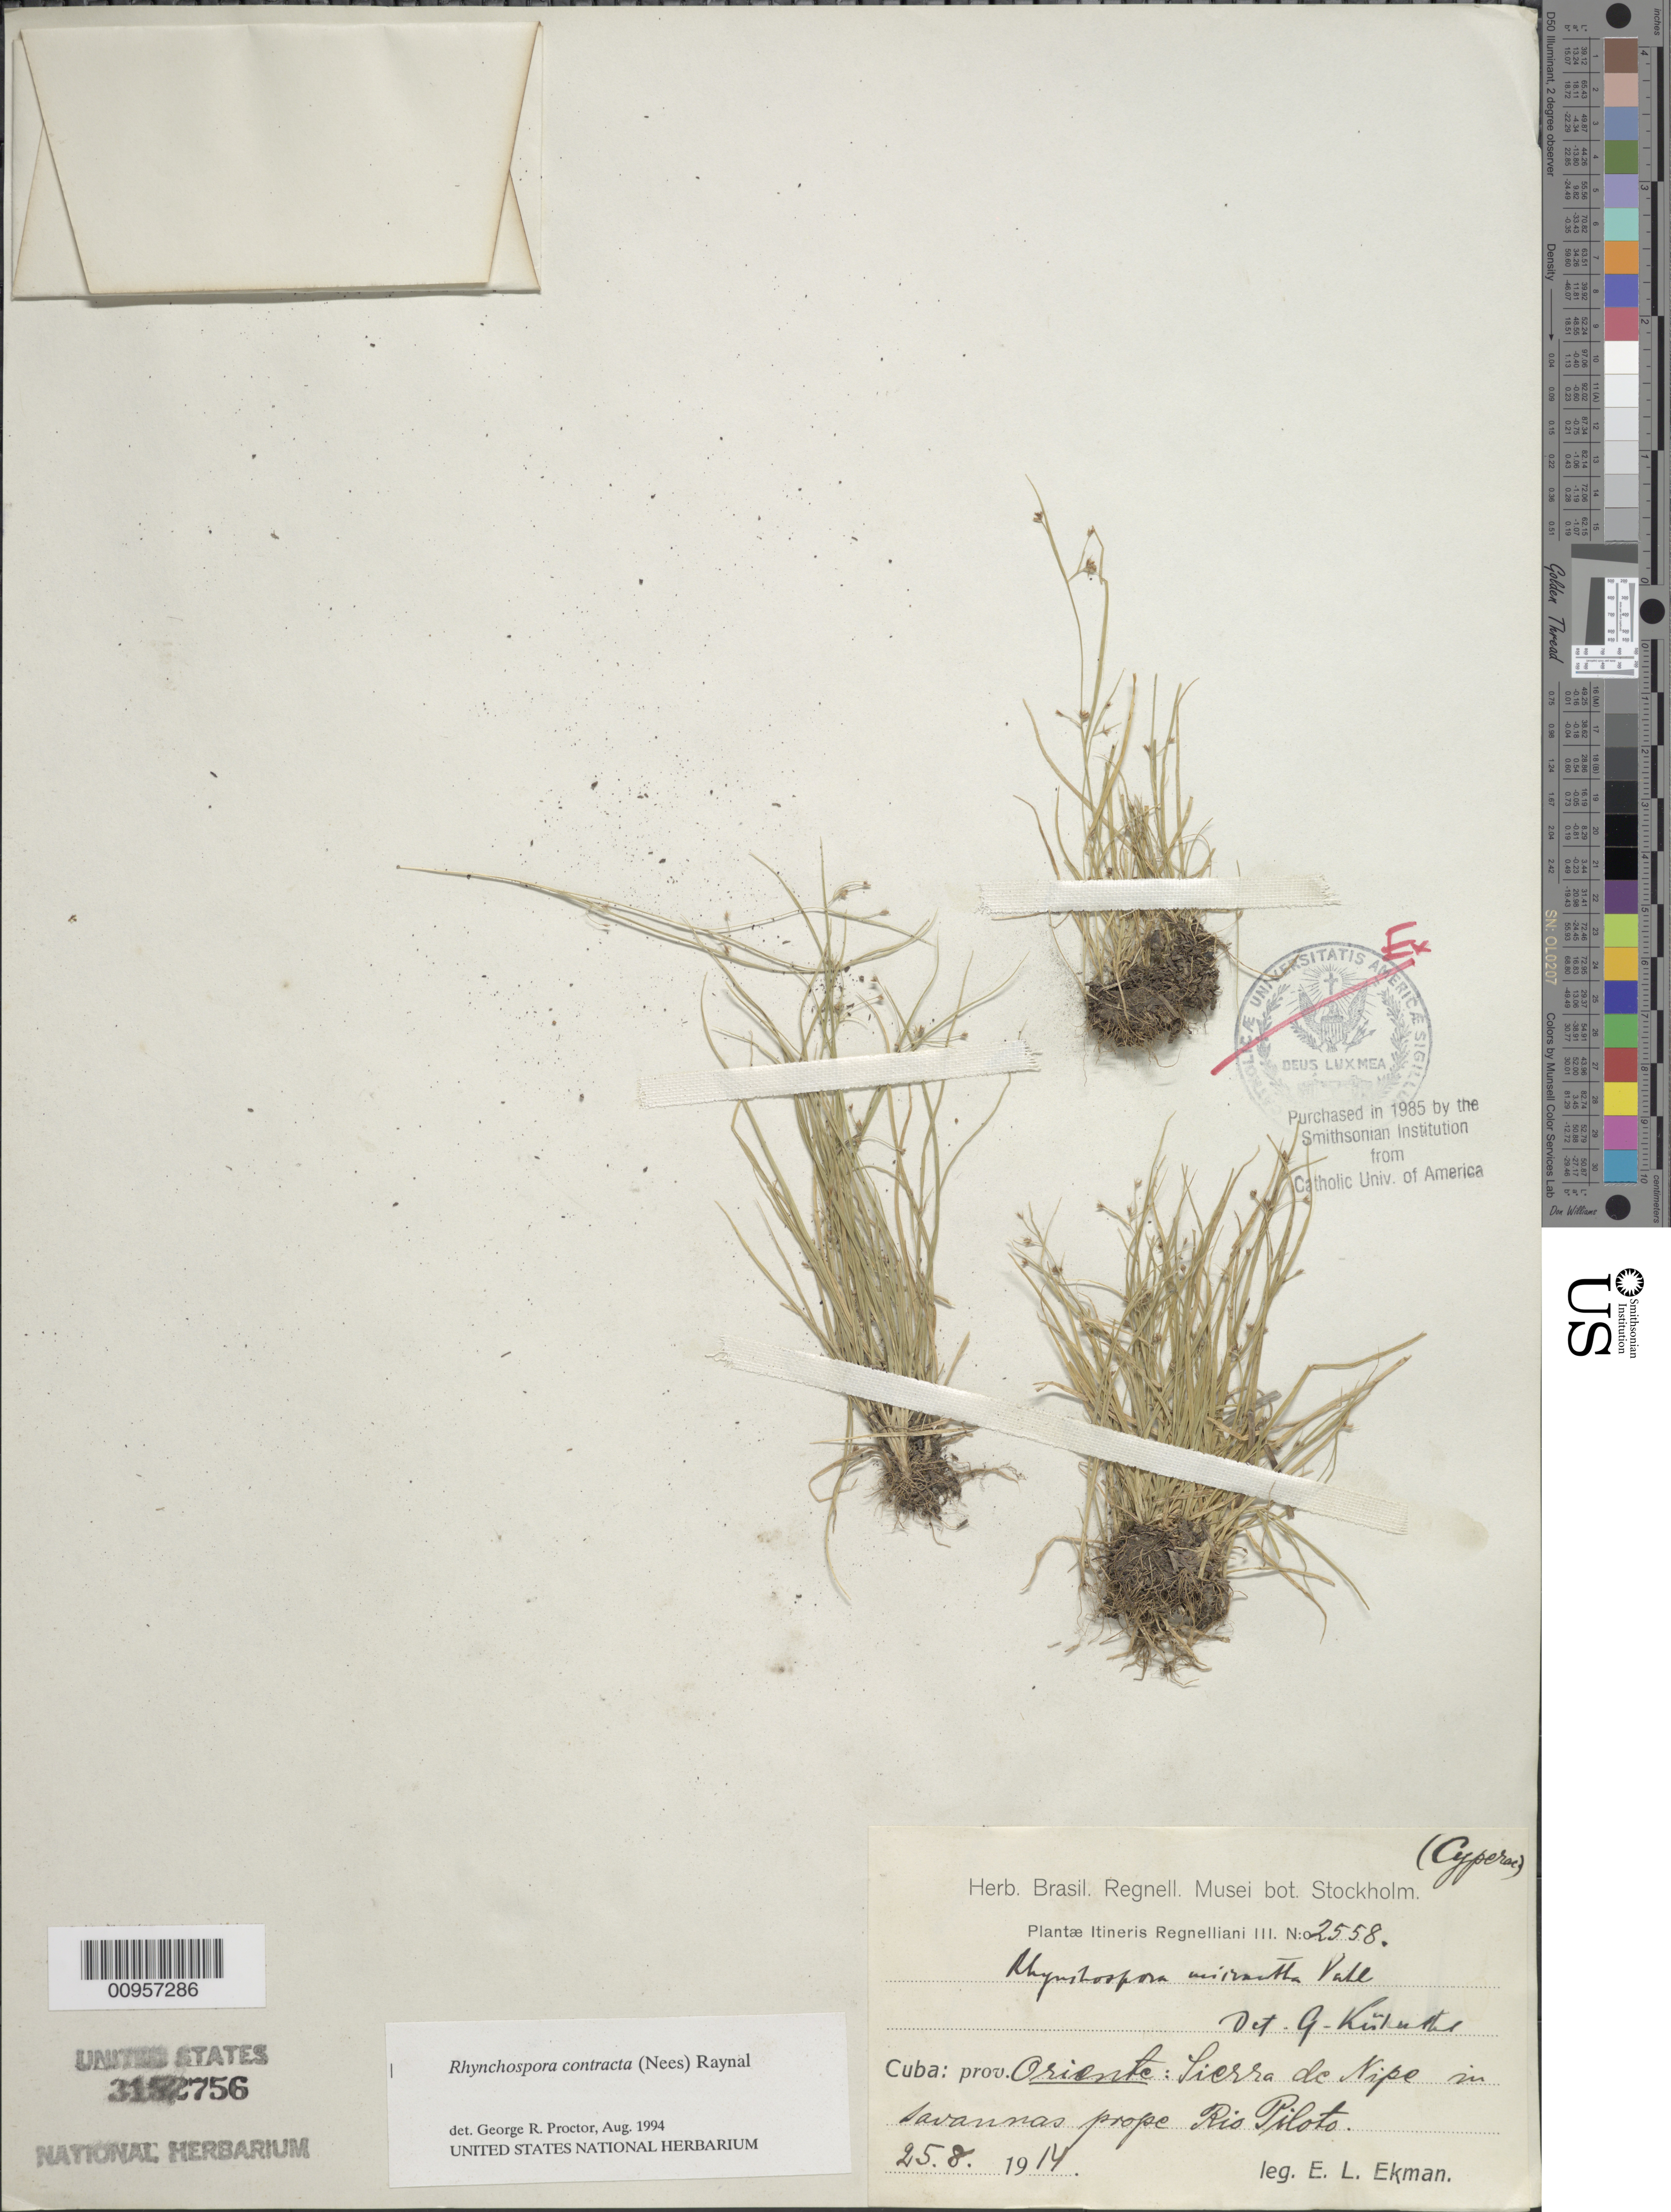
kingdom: Plantae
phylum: Tracheophyta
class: Liliopsida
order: Poales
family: Cyperaceae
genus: Rhynchospora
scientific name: Rhynchospora contracta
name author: (Nees) J. Raynal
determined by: Proctor, G. R.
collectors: E. L. Ekman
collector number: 2558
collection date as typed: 25 Aug 1914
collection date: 1914-08-25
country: Cuba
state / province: Holguín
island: Cuba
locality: Sierra de Nipe, in savannas, prope Rio Piloto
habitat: In savannas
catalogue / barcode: US 3152756